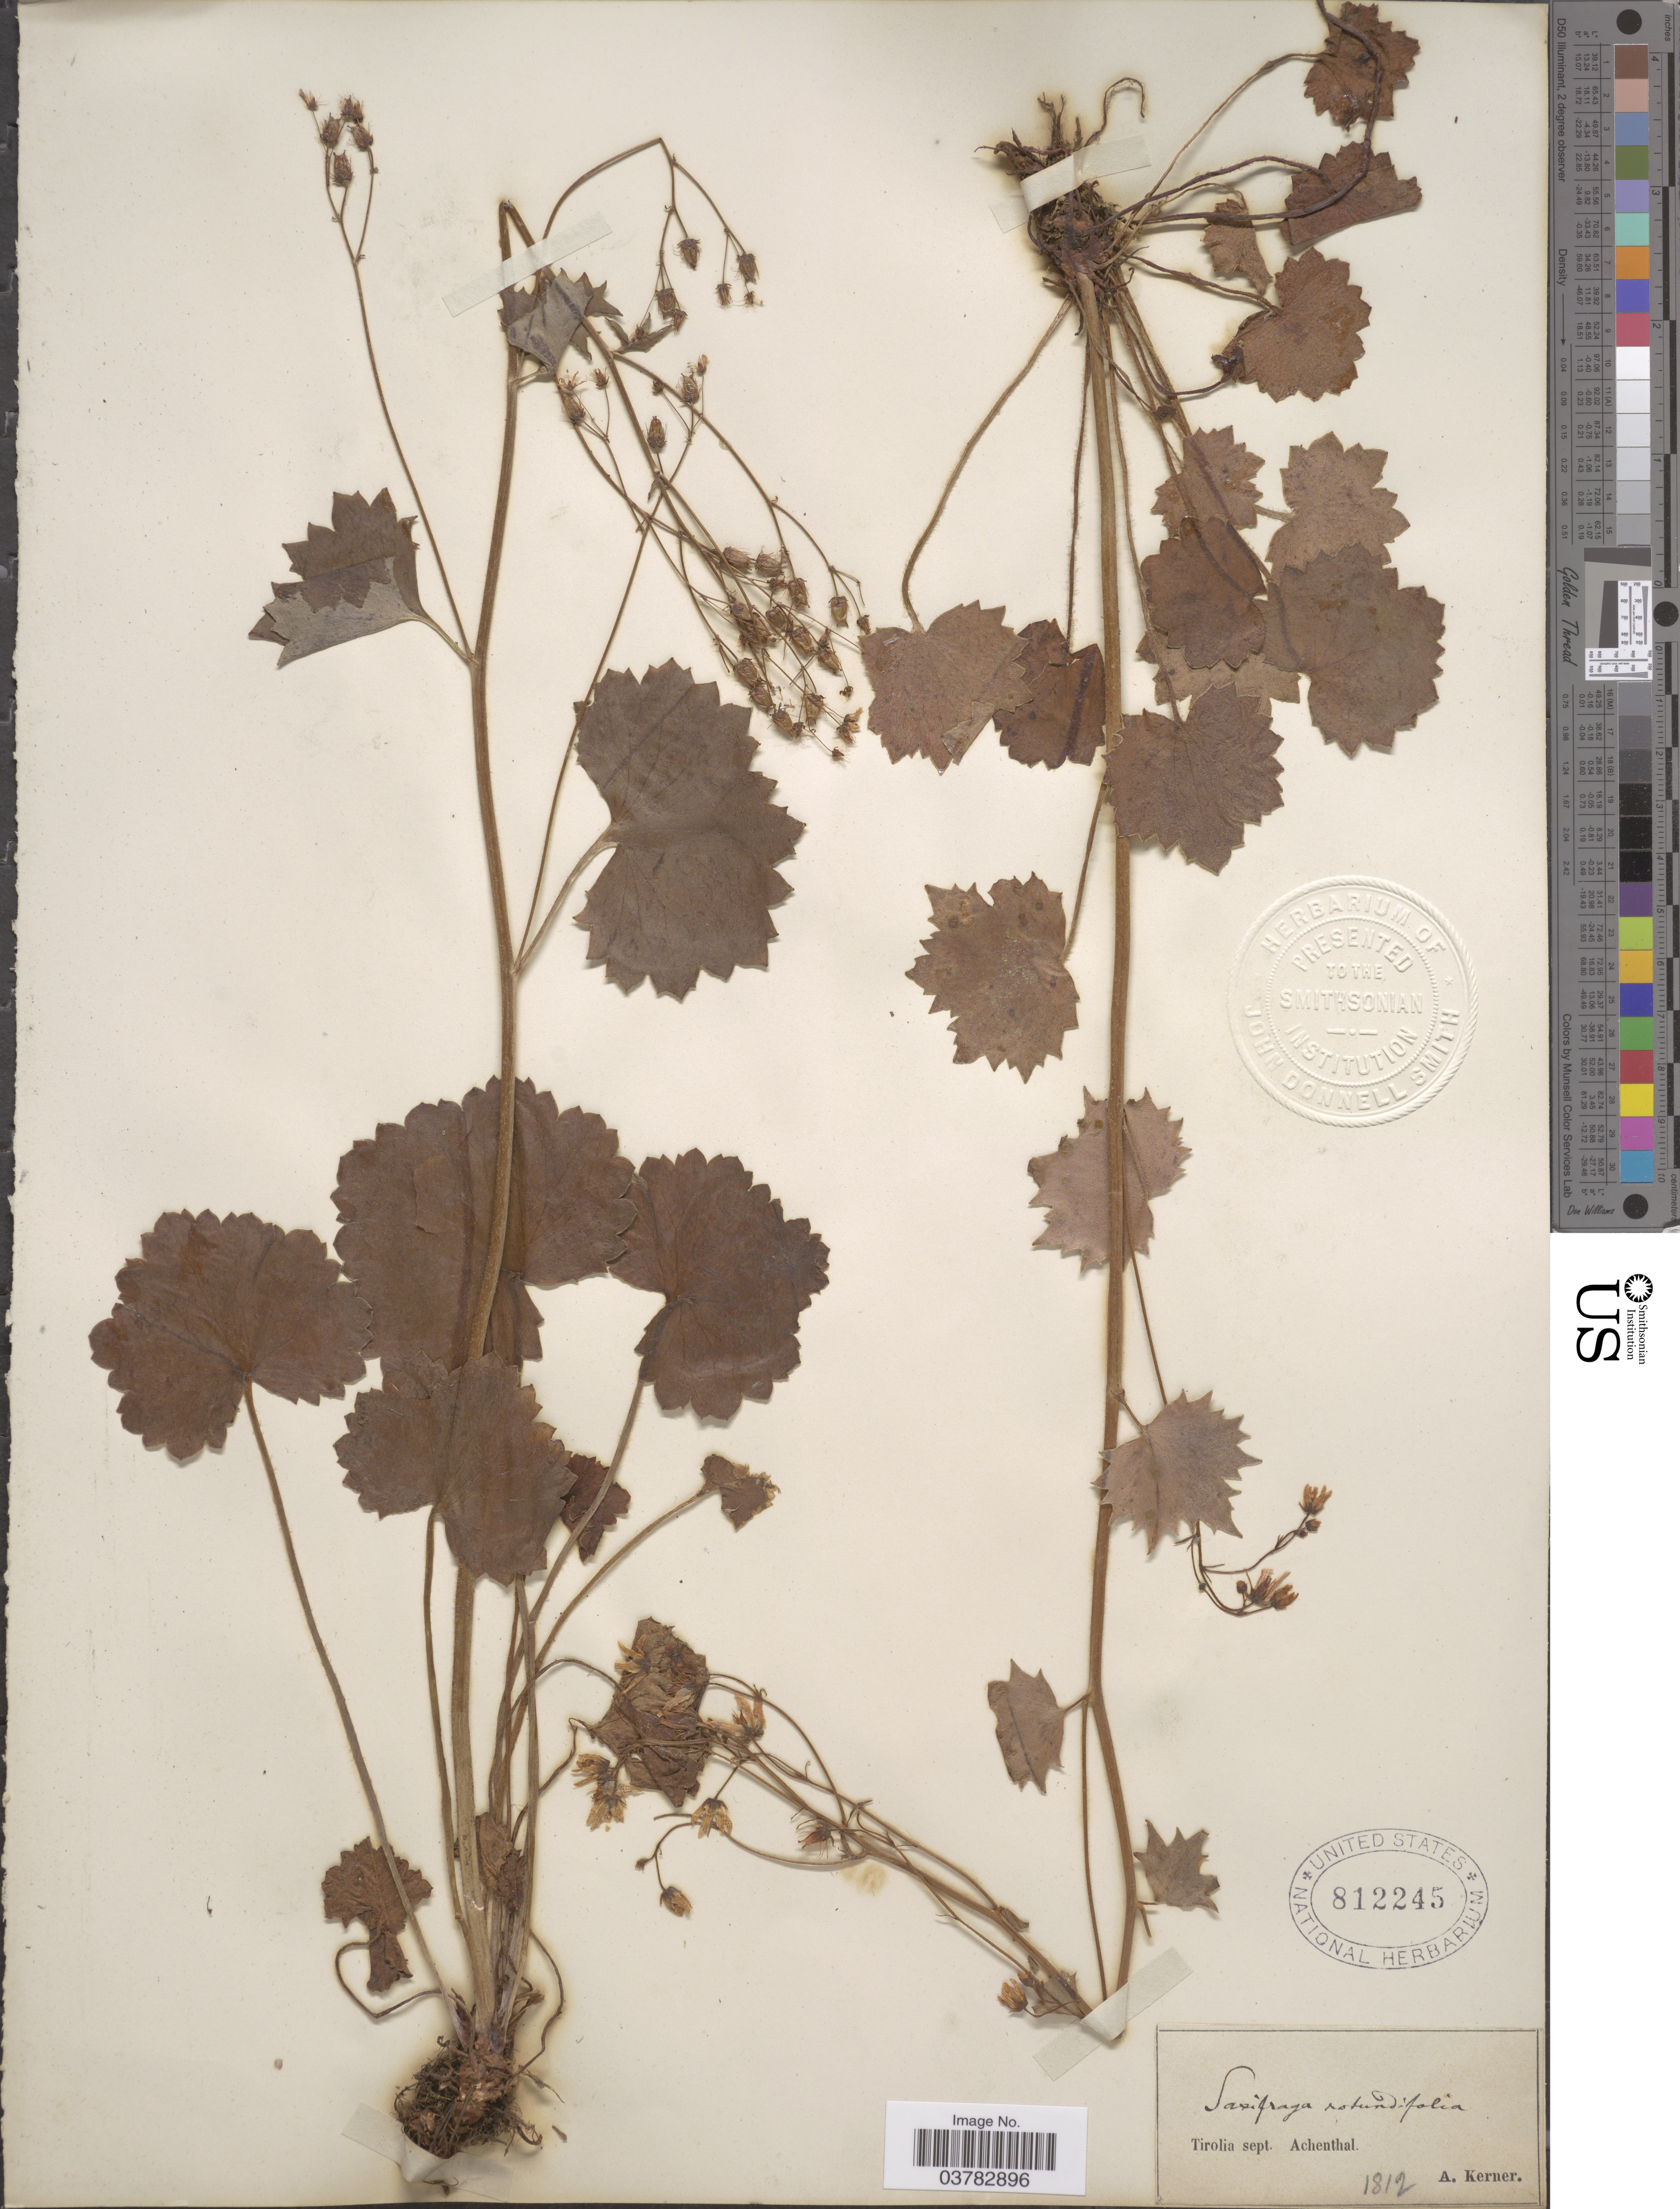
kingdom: Plantae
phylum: Tracheophyta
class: Magnoliopsida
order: Saxifragales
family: Saxifragaceae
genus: Saxifraga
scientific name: Saxifraga rotundifolia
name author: L.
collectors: A. Kerner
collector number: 1812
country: Austria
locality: Tirolia sept. Achenthal.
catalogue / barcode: US 812245